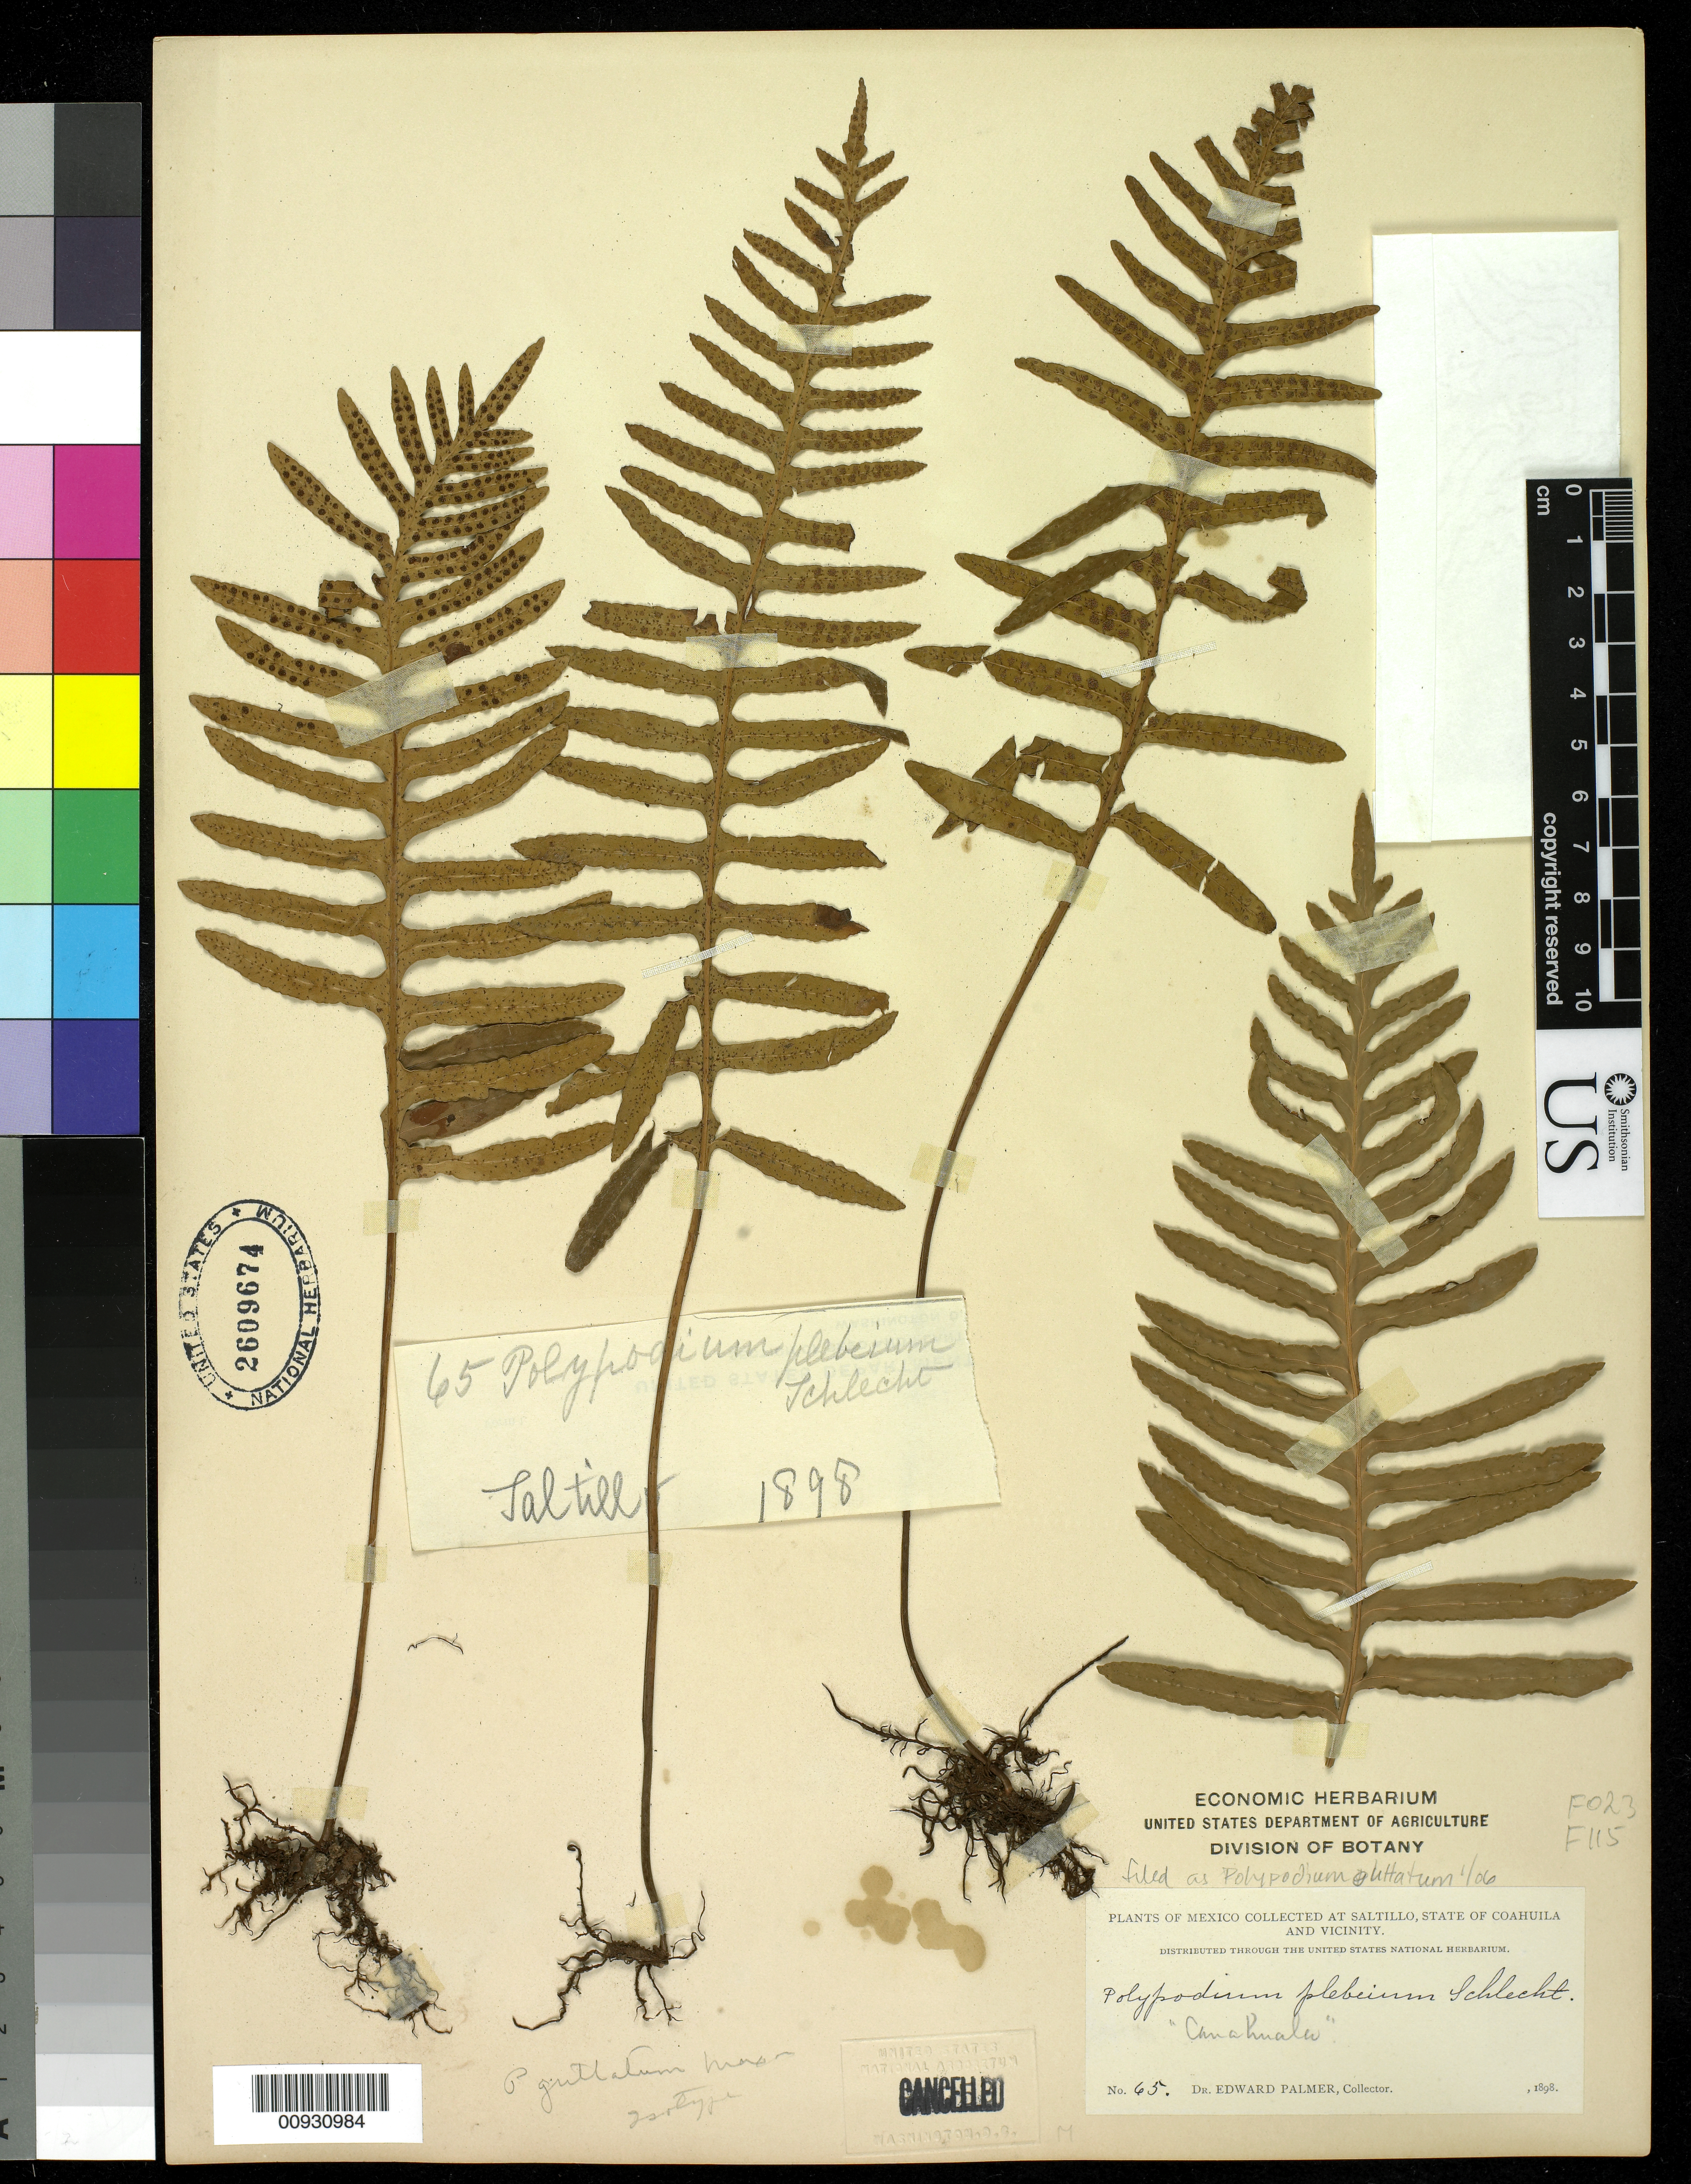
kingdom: Plantae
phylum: Tracheophyta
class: Polypodiopsida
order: Polypodiales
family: Polypodiaceae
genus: Polypodium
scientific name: Polypodium guttatum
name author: Maxon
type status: Isotype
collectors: E. Palmer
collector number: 65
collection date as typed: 1898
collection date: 1898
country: Mexico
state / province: Coahuila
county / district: Saltillo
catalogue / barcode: US 2609674